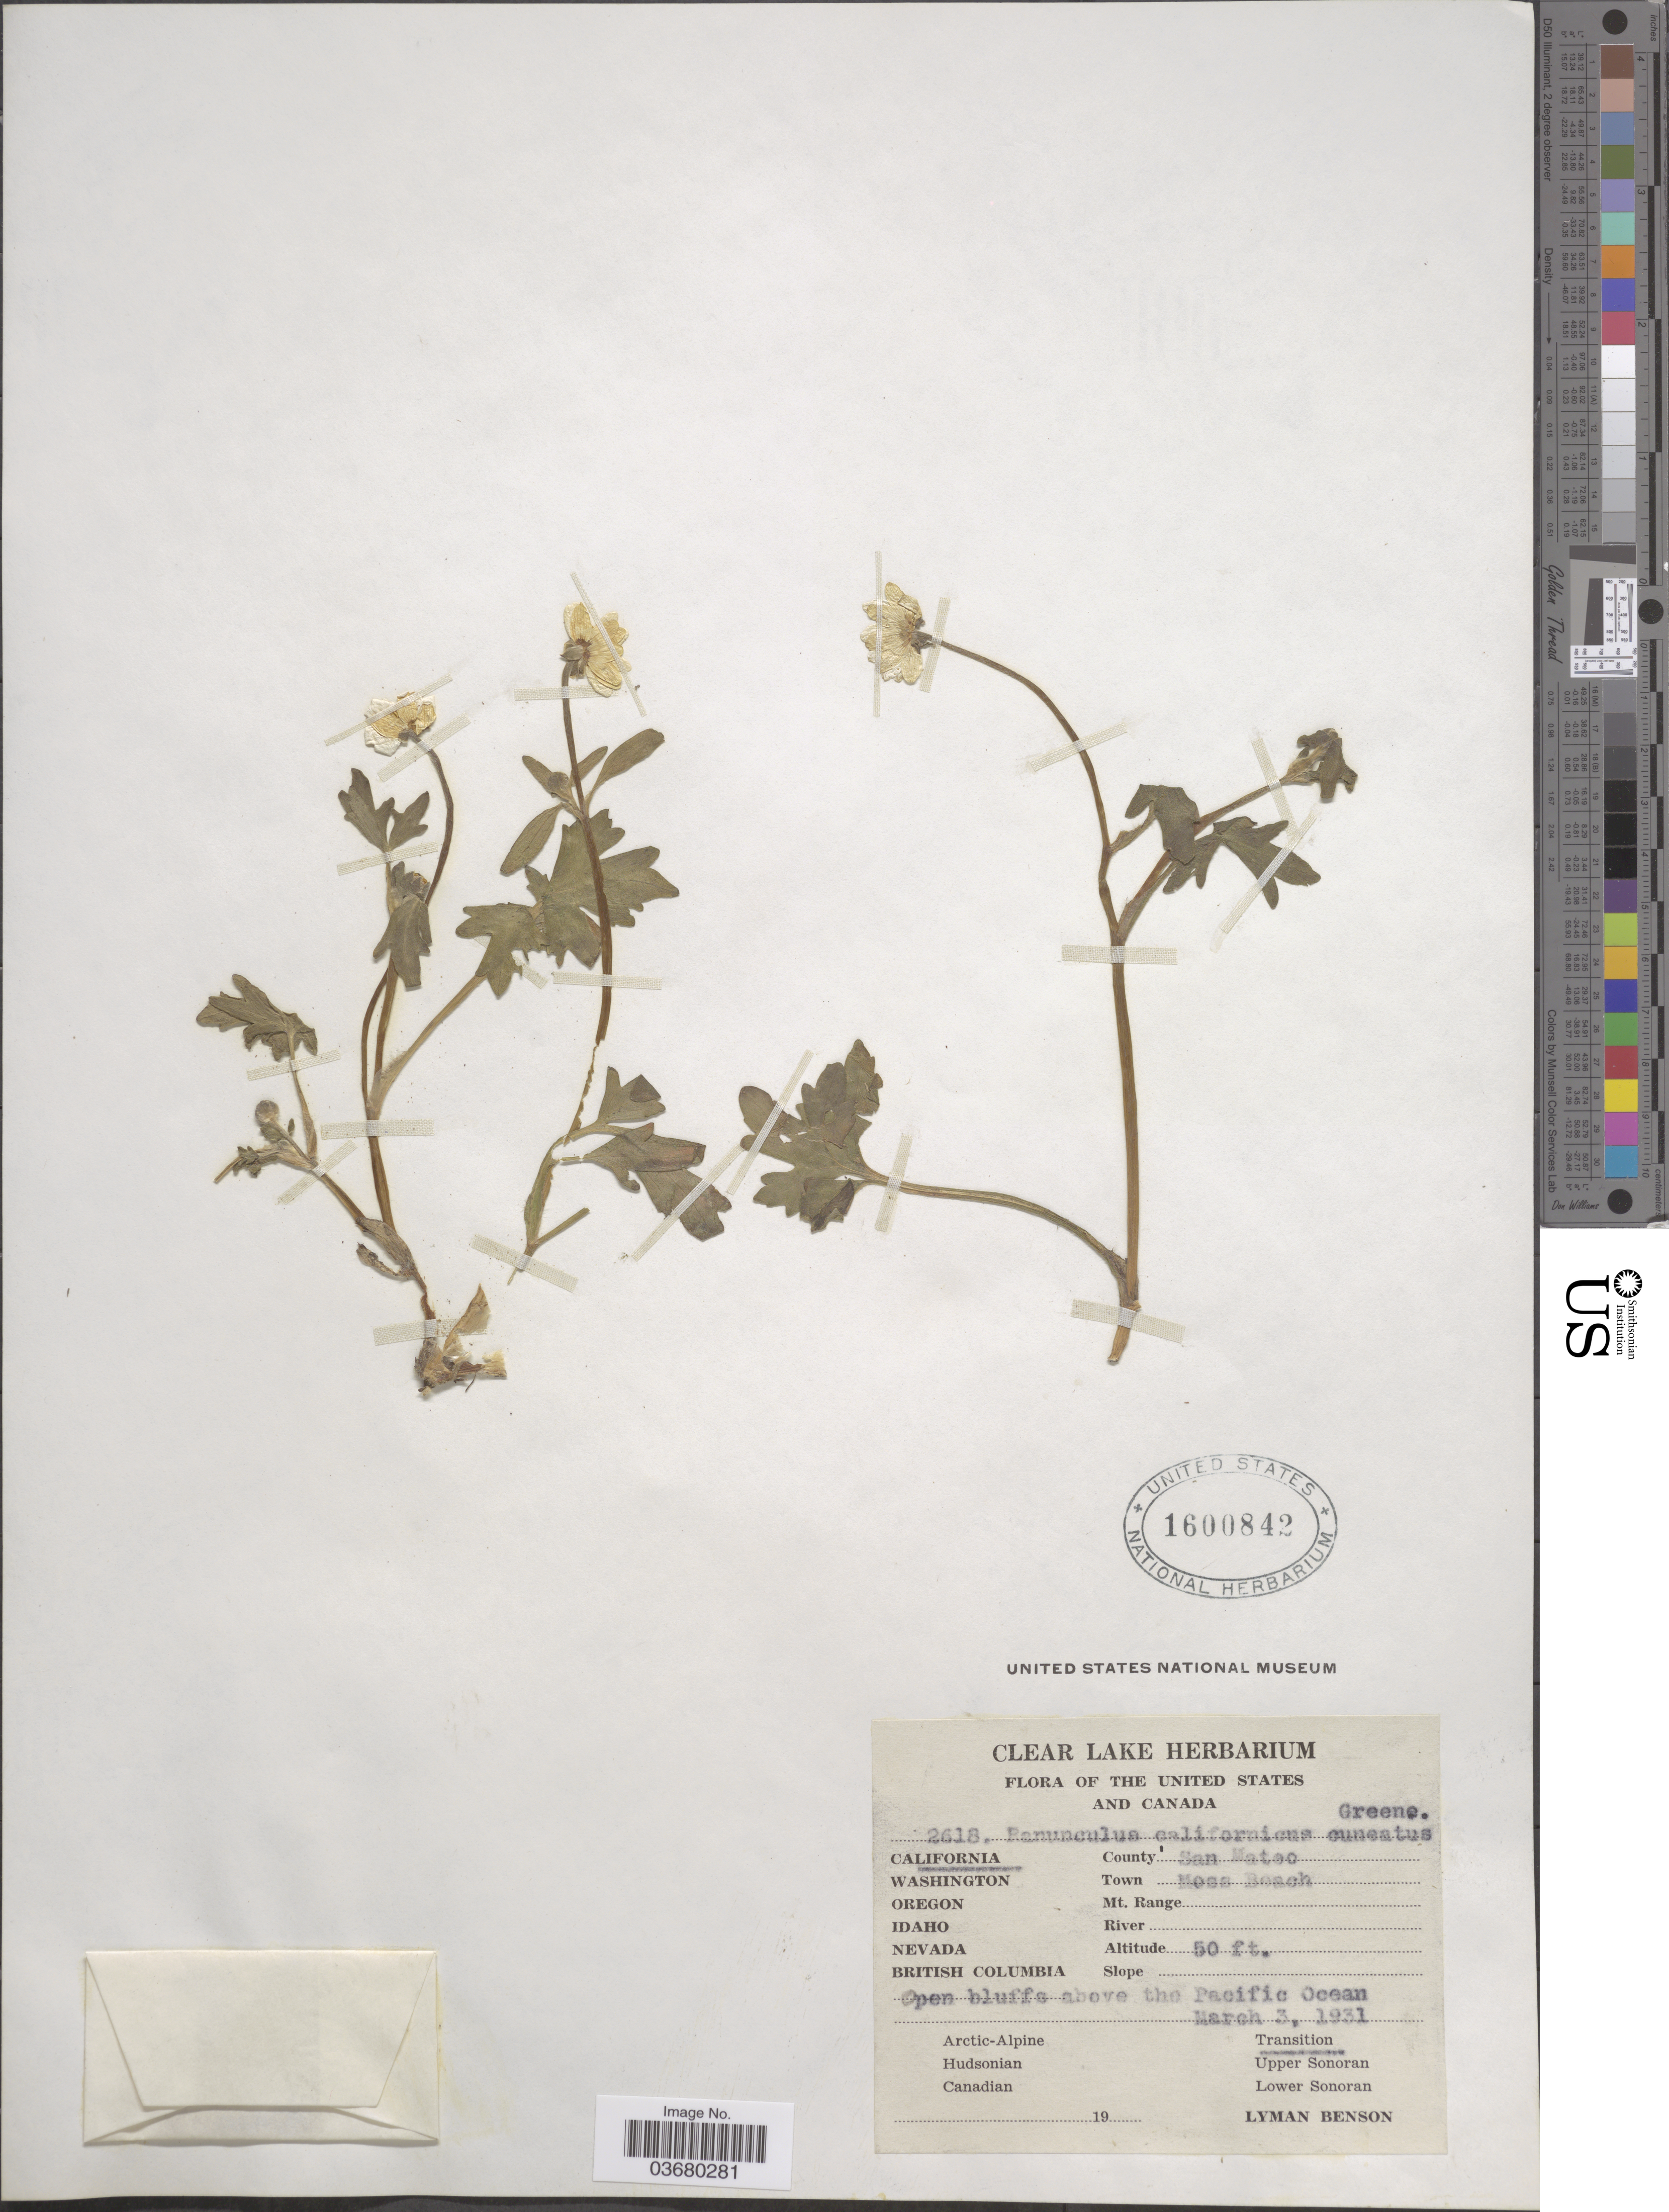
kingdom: Plantae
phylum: Tracheophyta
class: Magnoliopsida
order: Ranunculales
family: Ranunculaceae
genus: Ranunculus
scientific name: Ranunculus californicus var. cuneatus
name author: Greene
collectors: L. D. Benson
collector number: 2618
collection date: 1931-03-03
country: United States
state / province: California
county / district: San Mateo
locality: County San Mateo. Town Moss Beach. Open bluffs above the Pacific Ocean.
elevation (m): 15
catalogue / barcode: US 1600842